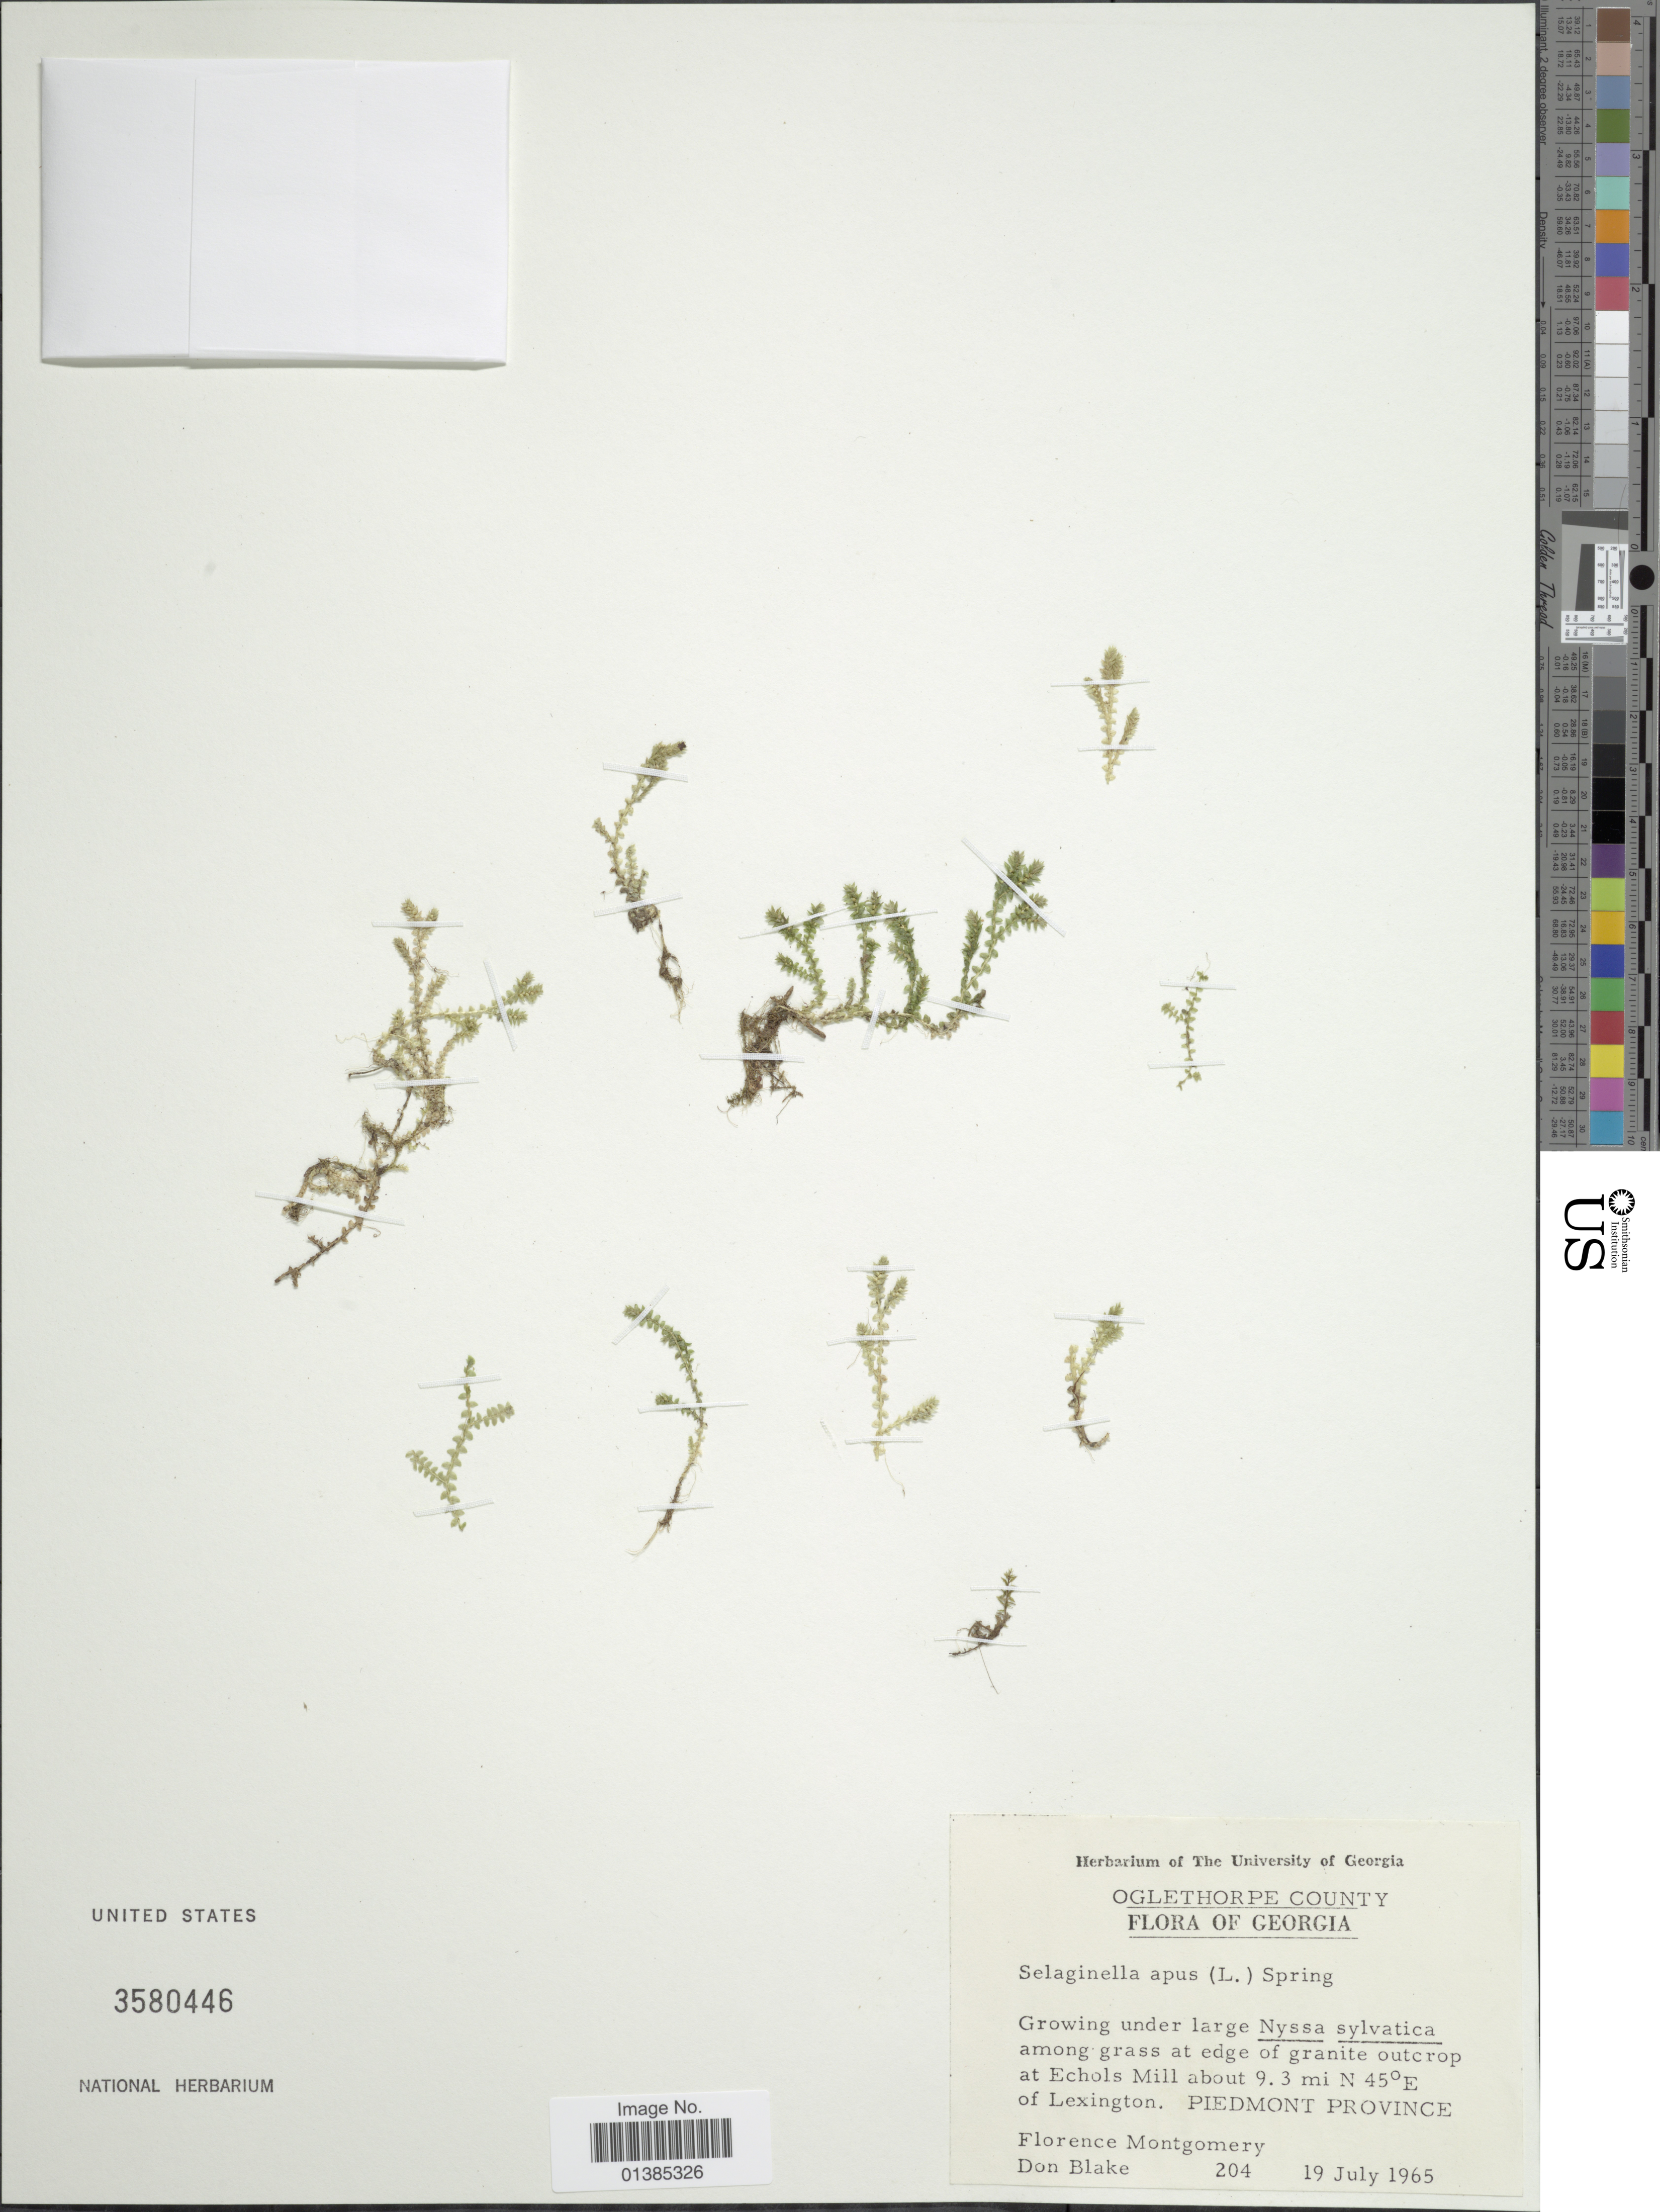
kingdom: Plantae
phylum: Tracheophyta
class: Lycopodiopsida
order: Selaginellales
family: Selaginellaceae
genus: Selaginella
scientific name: Selaginella apus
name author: Spring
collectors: F. Montgomery & D. Blake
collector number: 204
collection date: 1965-07-19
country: United States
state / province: Georgia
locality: Oglethorpe County. At Echols Mill about 9.3 mi of Lexington. Piedmont Province.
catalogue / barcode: US 3580446